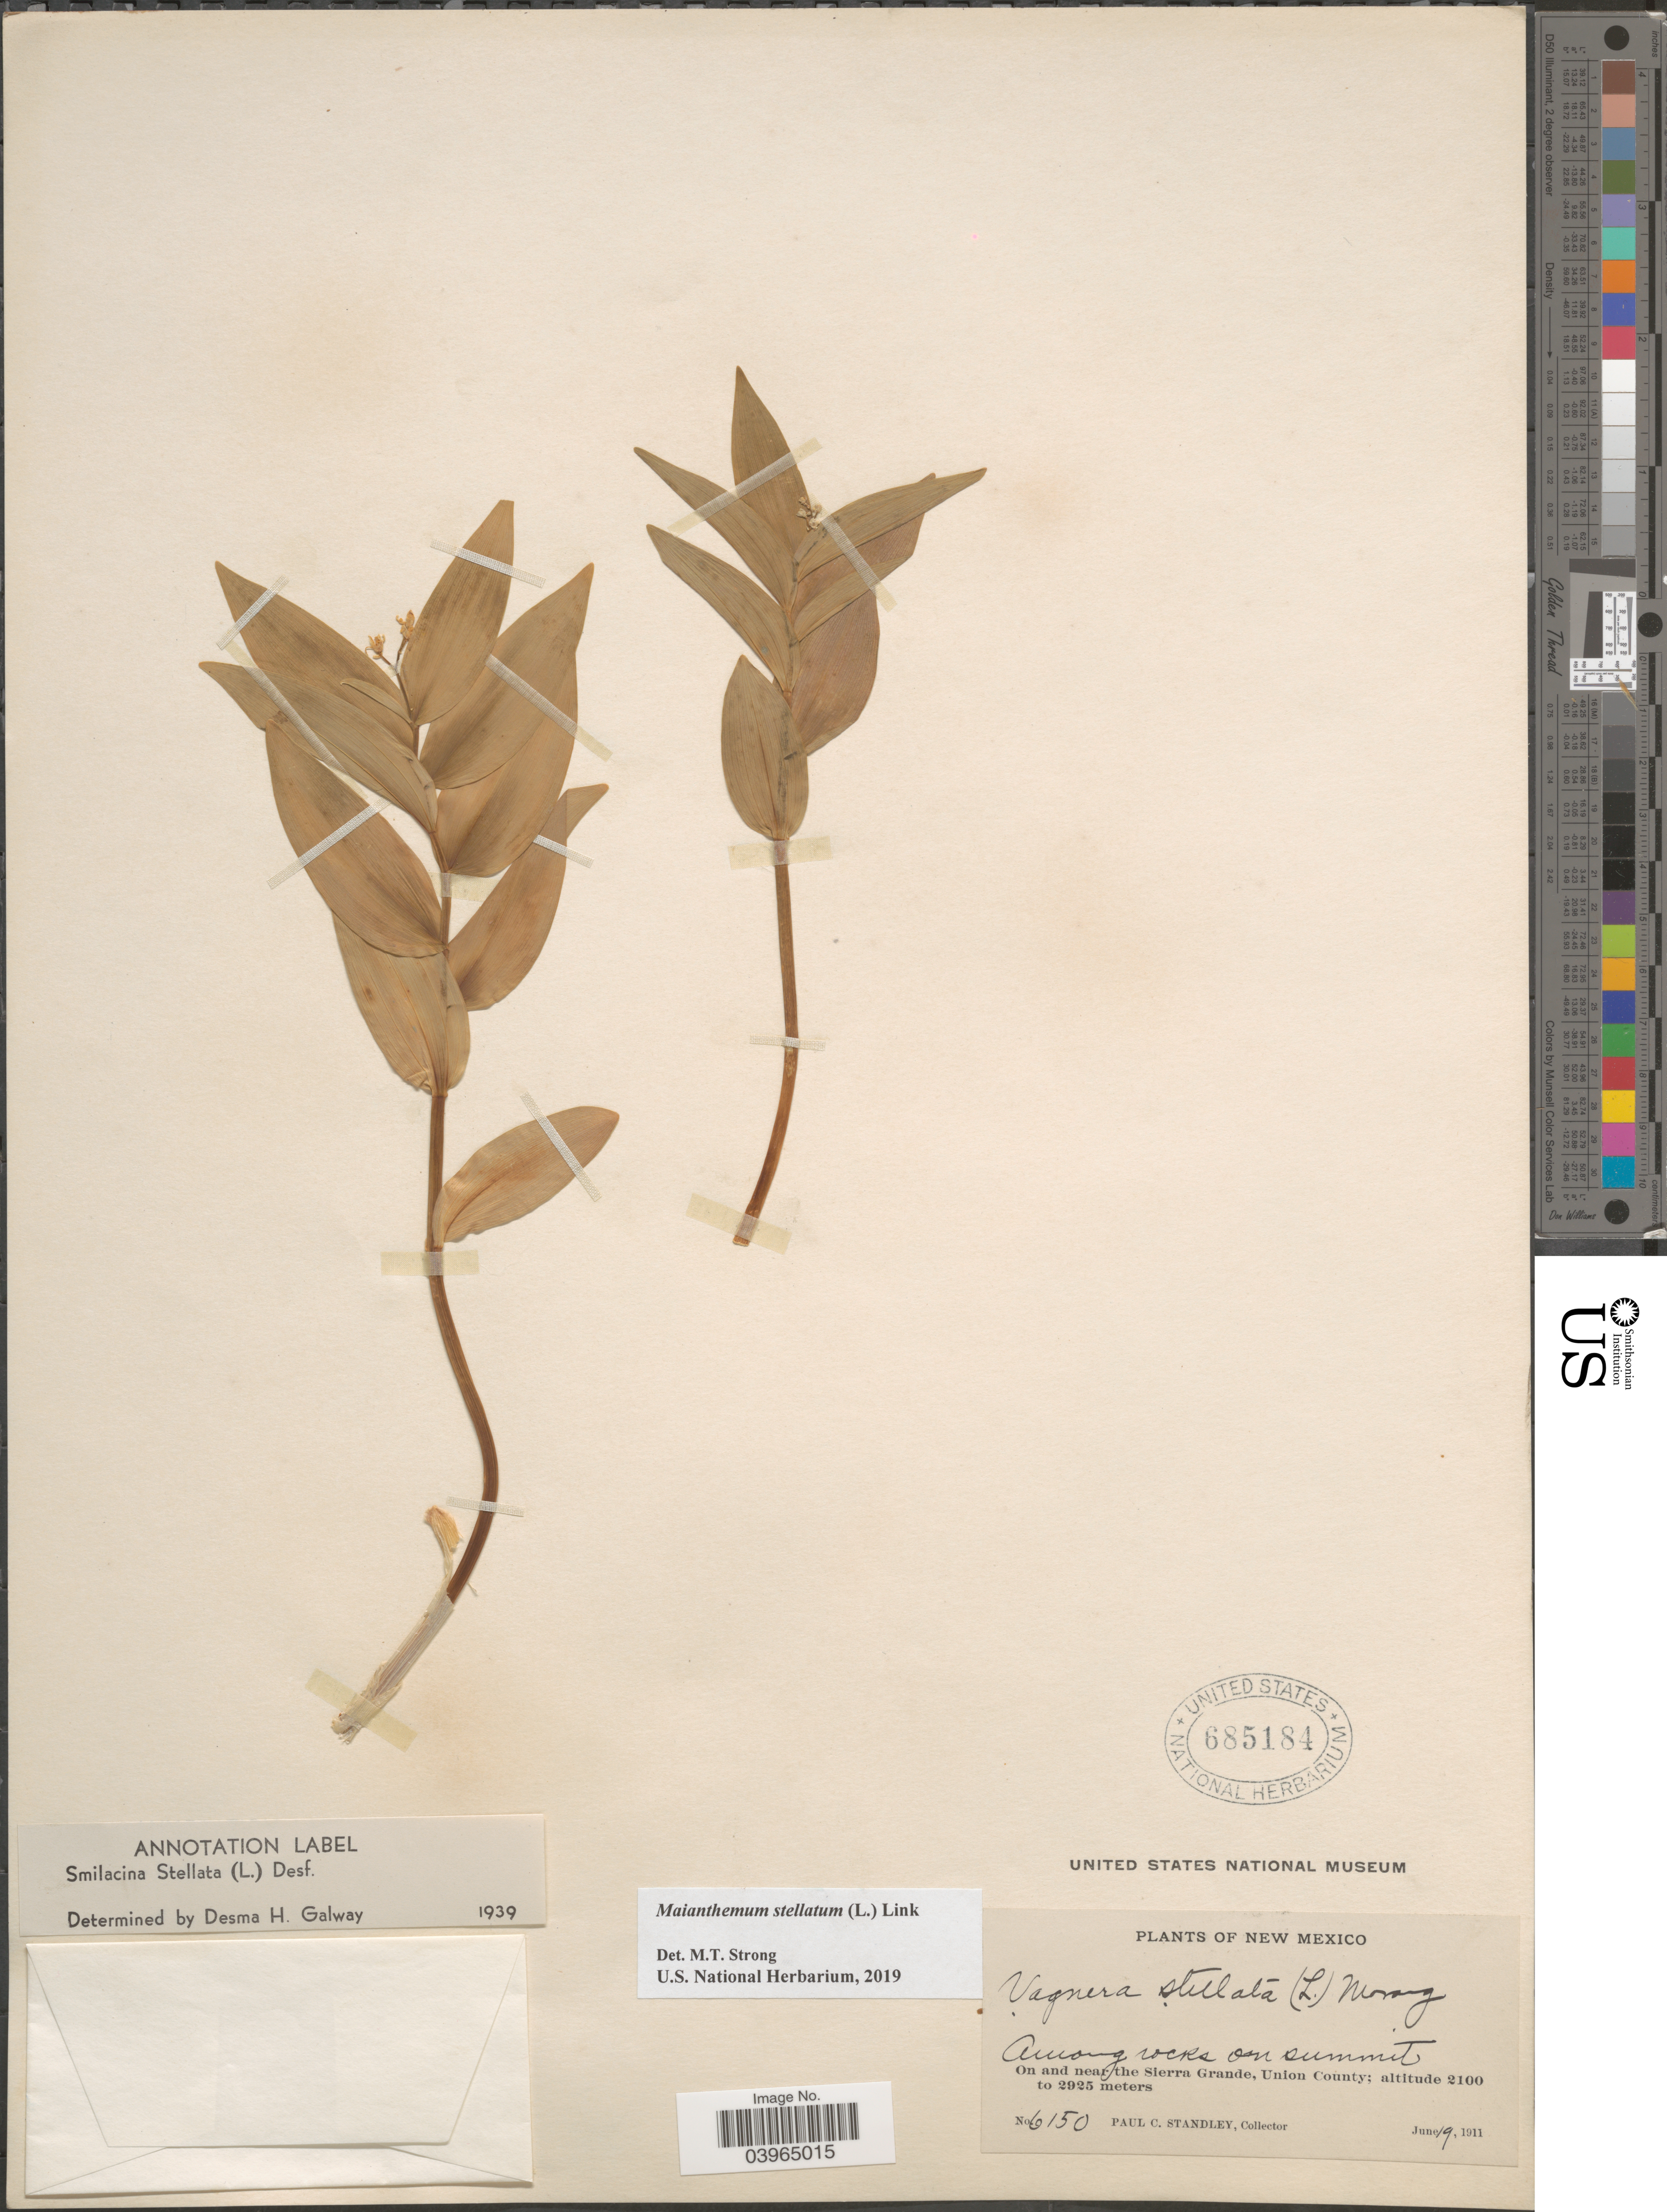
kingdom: Plantae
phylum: Tracheophyta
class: Liliopsida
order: Asparagales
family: Asparagaceae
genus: Maianthemum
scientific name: Maianthemum stellatum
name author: (L.) Link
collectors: P. C. Standley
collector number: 6150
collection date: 1911-06-19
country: United States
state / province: New Mexico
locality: Among rocks on summit. On and near the Sierra Grande, Union County.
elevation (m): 2100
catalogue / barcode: US 685184